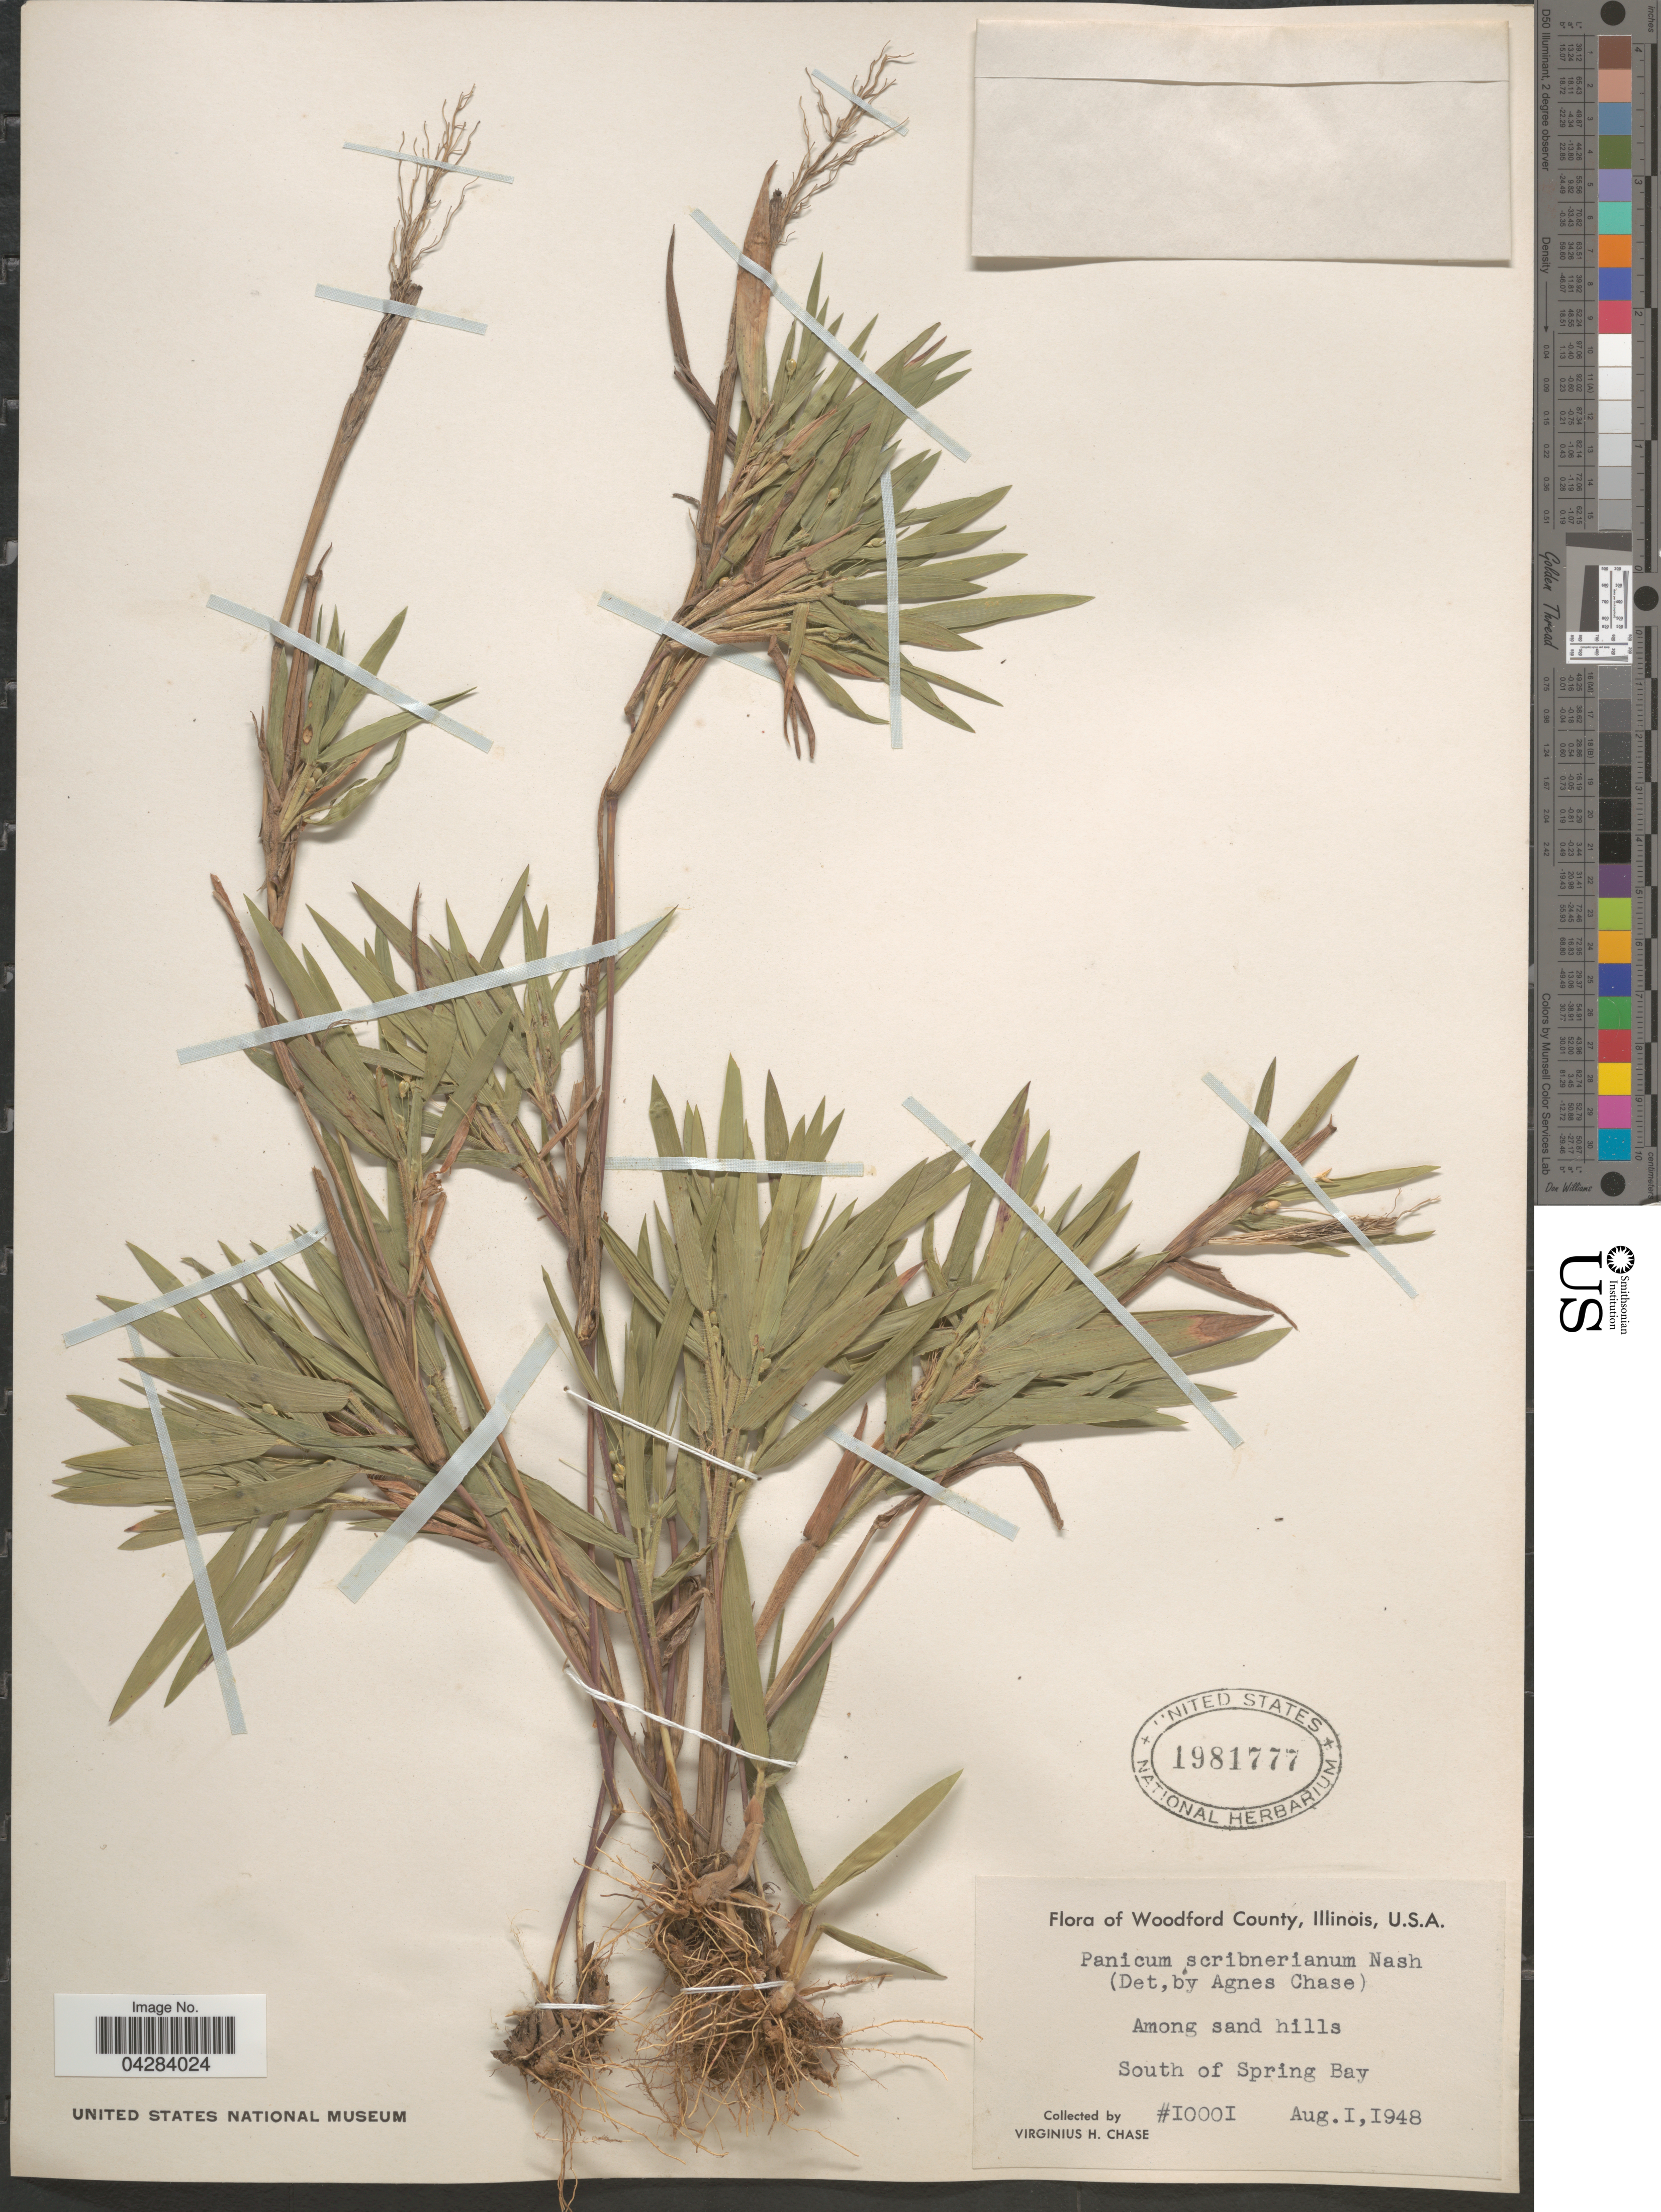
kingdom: Plantae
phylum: Tracheophyta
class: Liliopsida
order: Poales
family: Poaceae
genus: Dichanthelium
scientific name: Dichanthelium oligosanthes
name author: (Schult.) Gould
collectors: V. H. Chase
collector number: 10001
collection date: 1948-08-01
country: United States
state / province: Illinois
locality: Woodford County. Among sand hills. South of Spring Bay.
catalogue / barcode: US 1981777